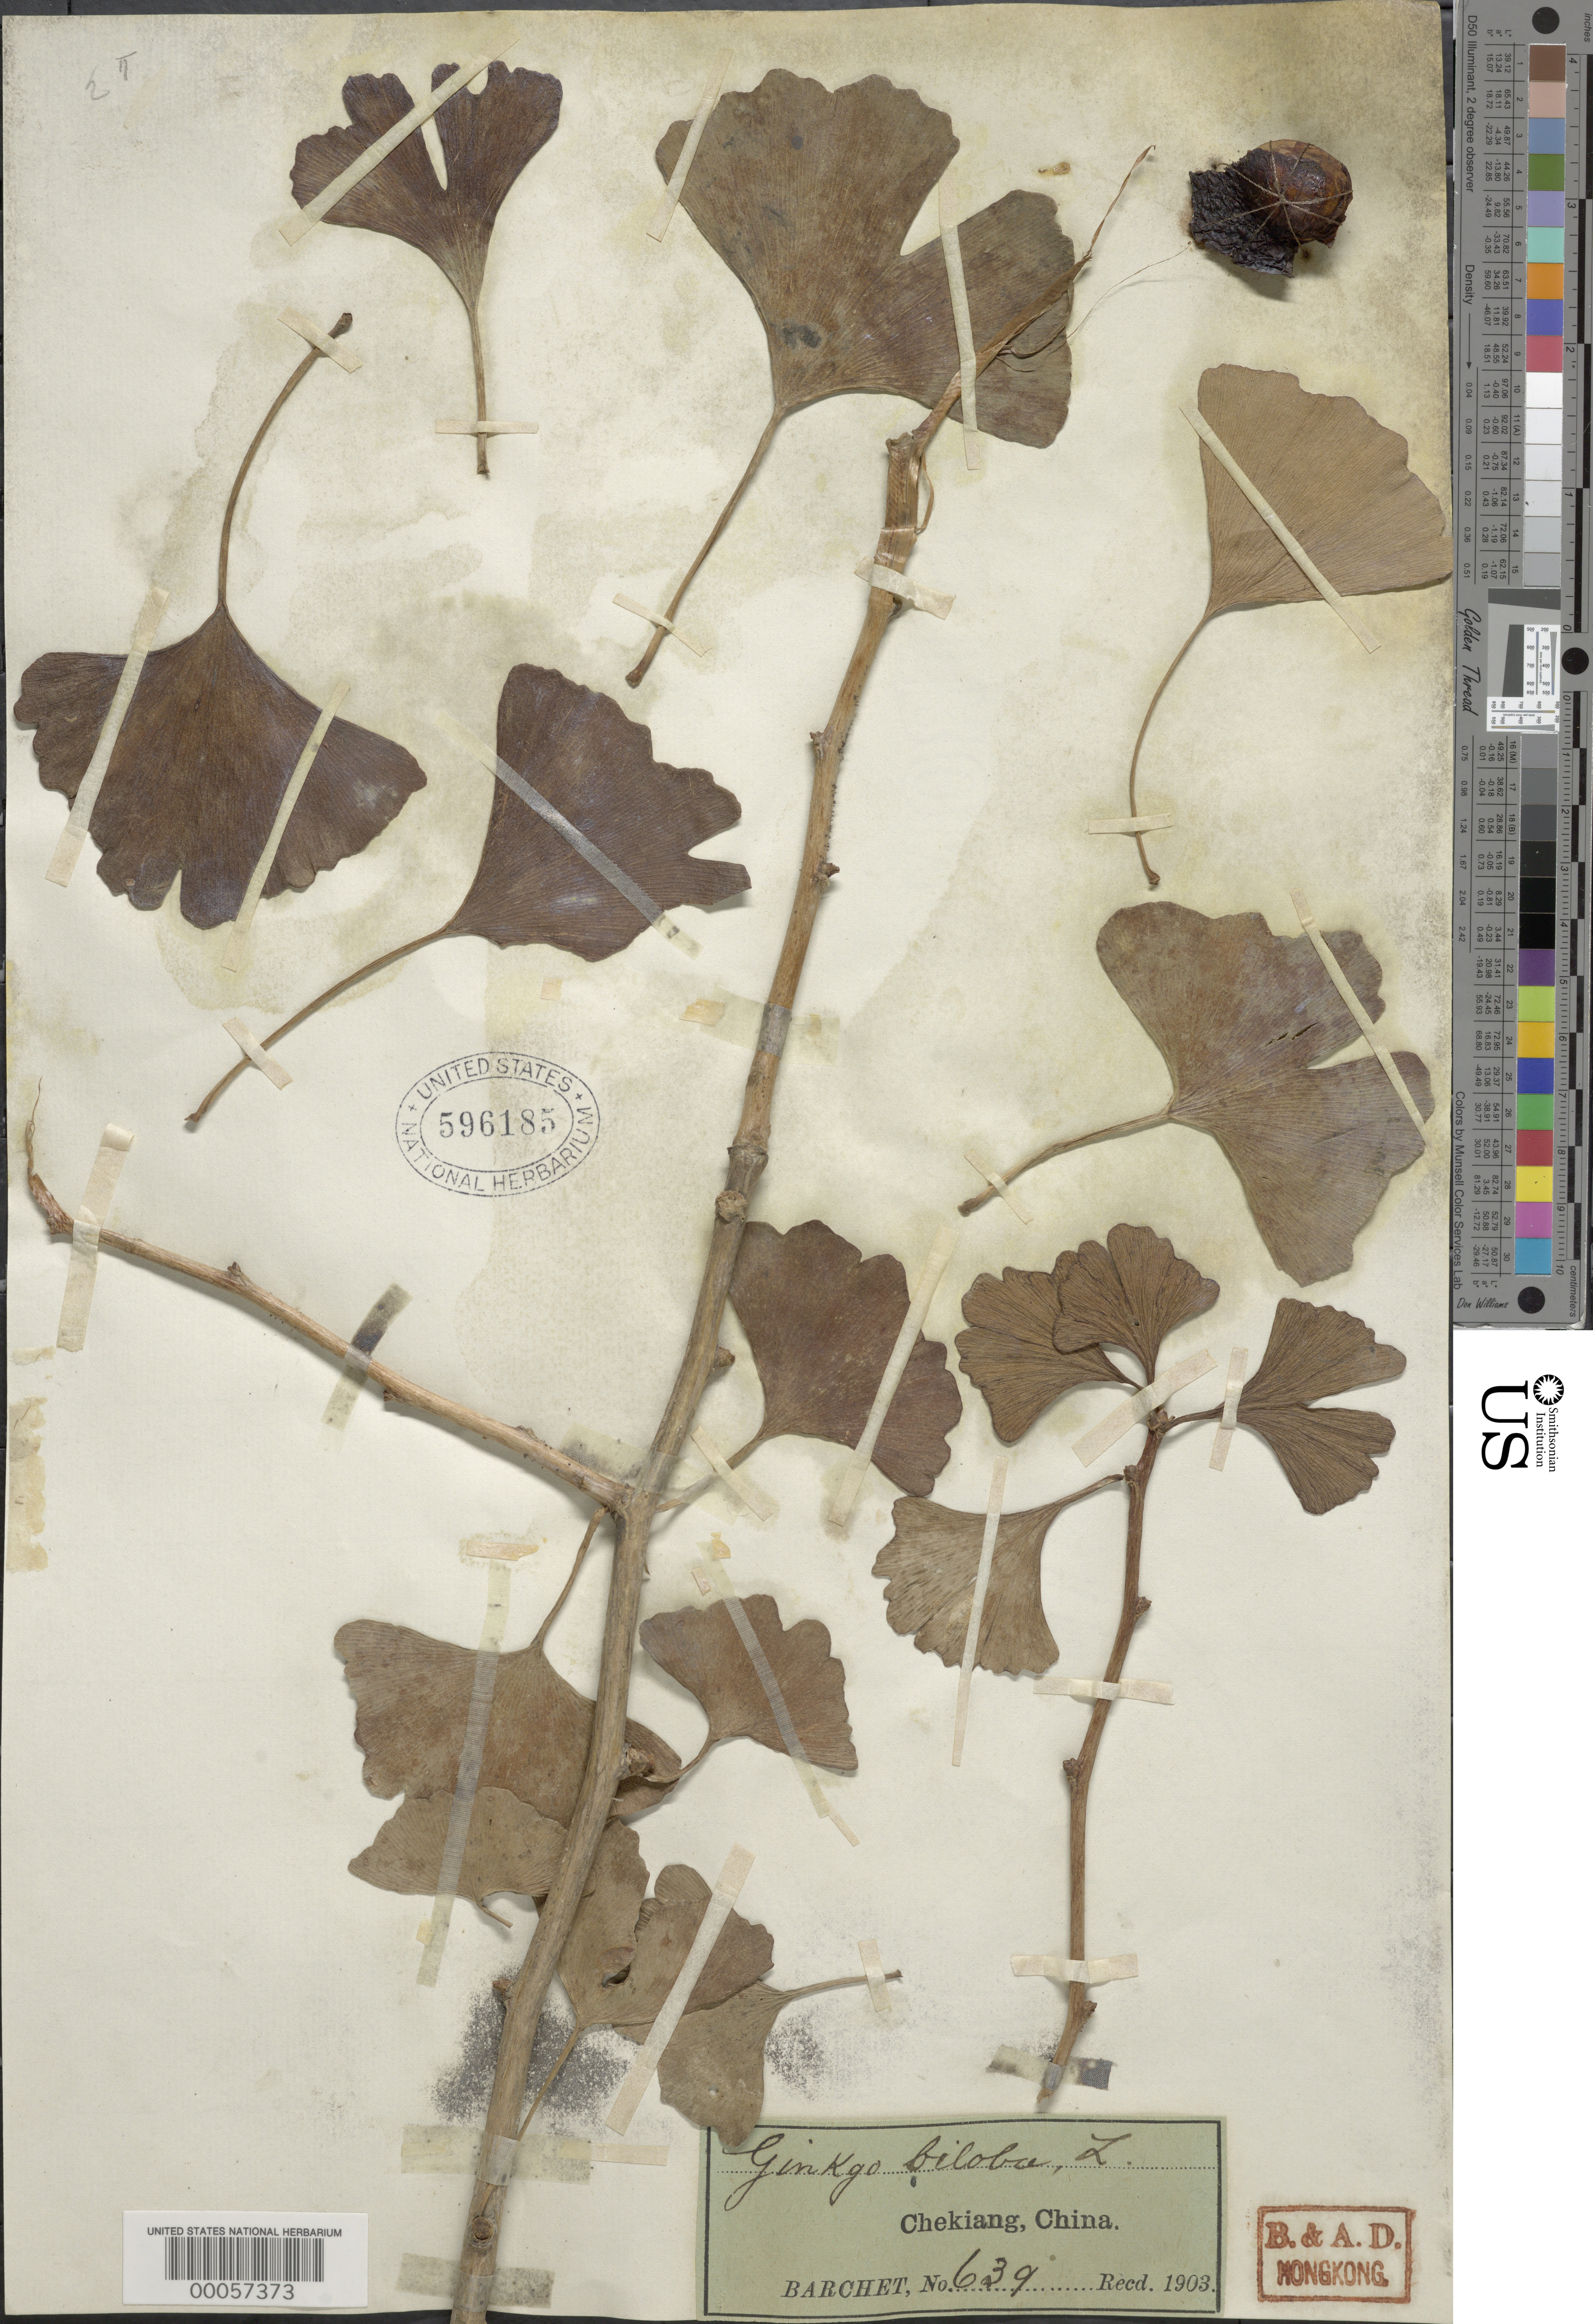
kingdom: Plantae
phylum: Tracheophyta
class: Ginkgoopsida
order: Ginkgoales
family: Ginkgoaceae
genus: Ginkgo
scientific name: Ginkgo biloba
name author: L.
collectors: S. P. Barchet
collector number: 639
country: China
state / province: Zhejiang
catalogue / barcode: US 596185